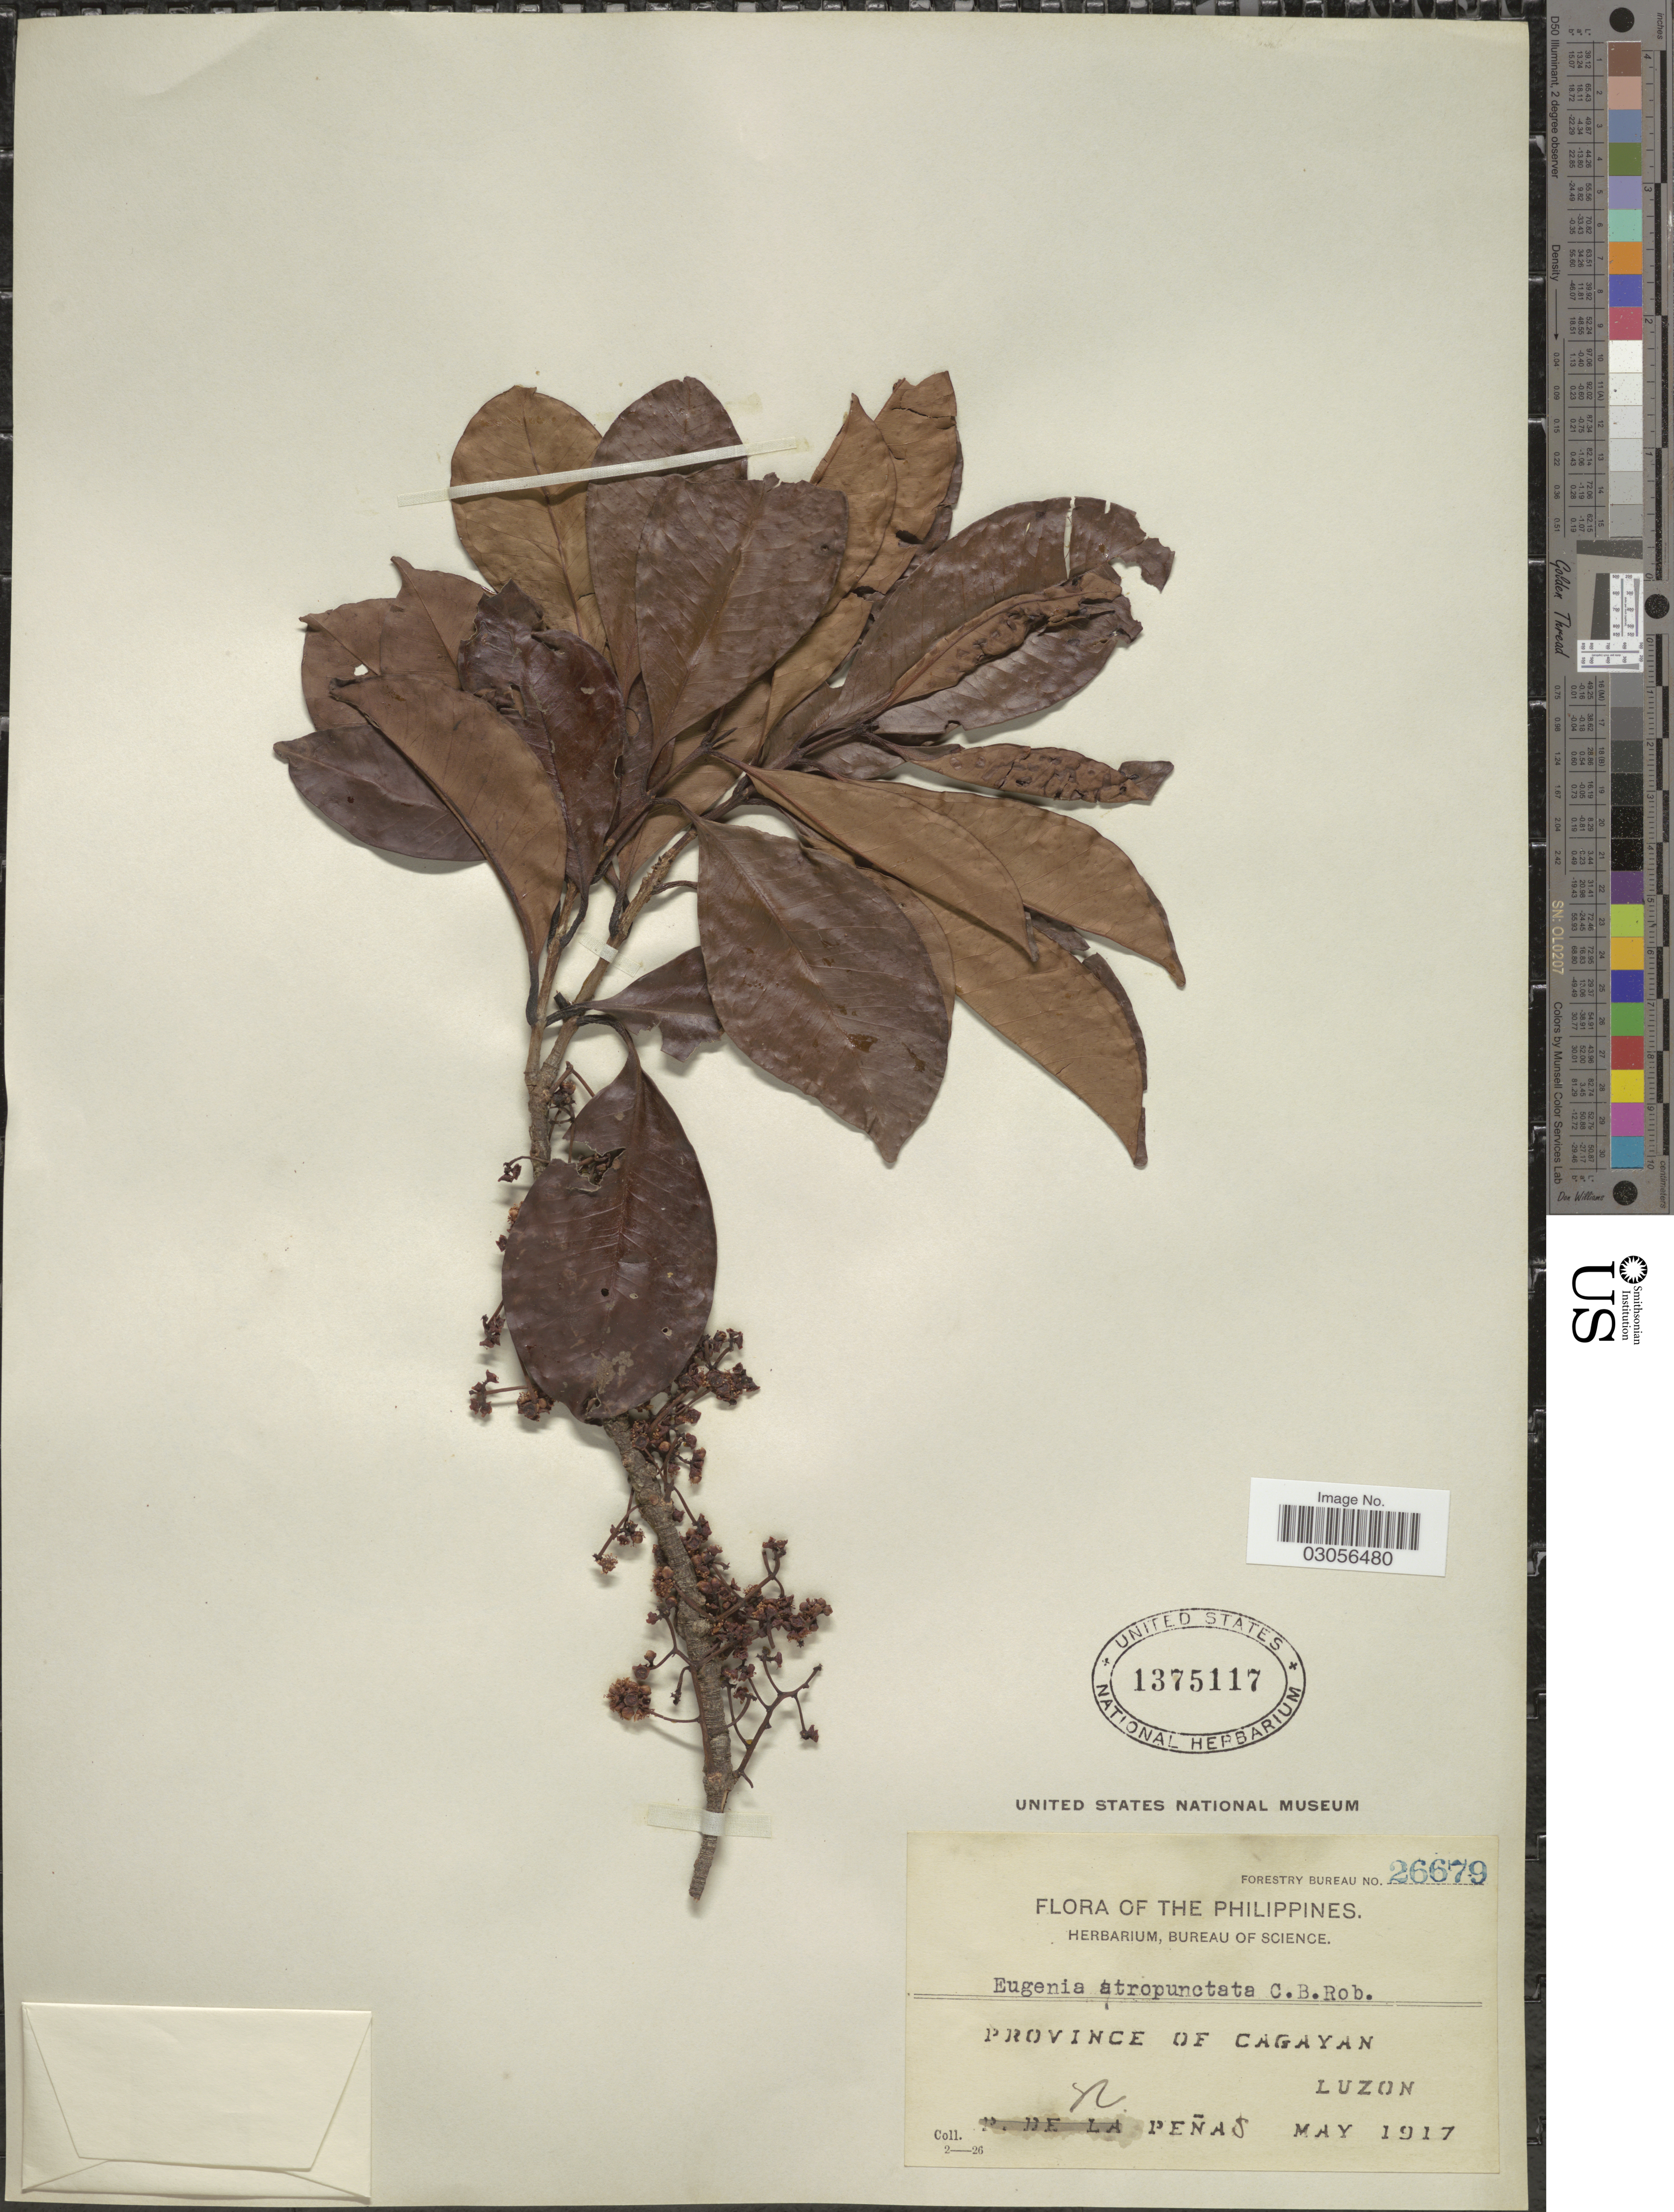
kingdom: Plantae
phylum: Tracheophyta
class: Magnoliopsida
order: Myrtales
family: Myrtaceae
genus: Syzygium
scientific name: Syzygium polyanthum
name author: (Wight) Walp.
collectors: N. Penas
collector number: Forestry Bureau 26679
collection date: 1917-05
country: Philippines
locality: Province of Cagayan, Luzon.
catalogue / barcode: US 1375117